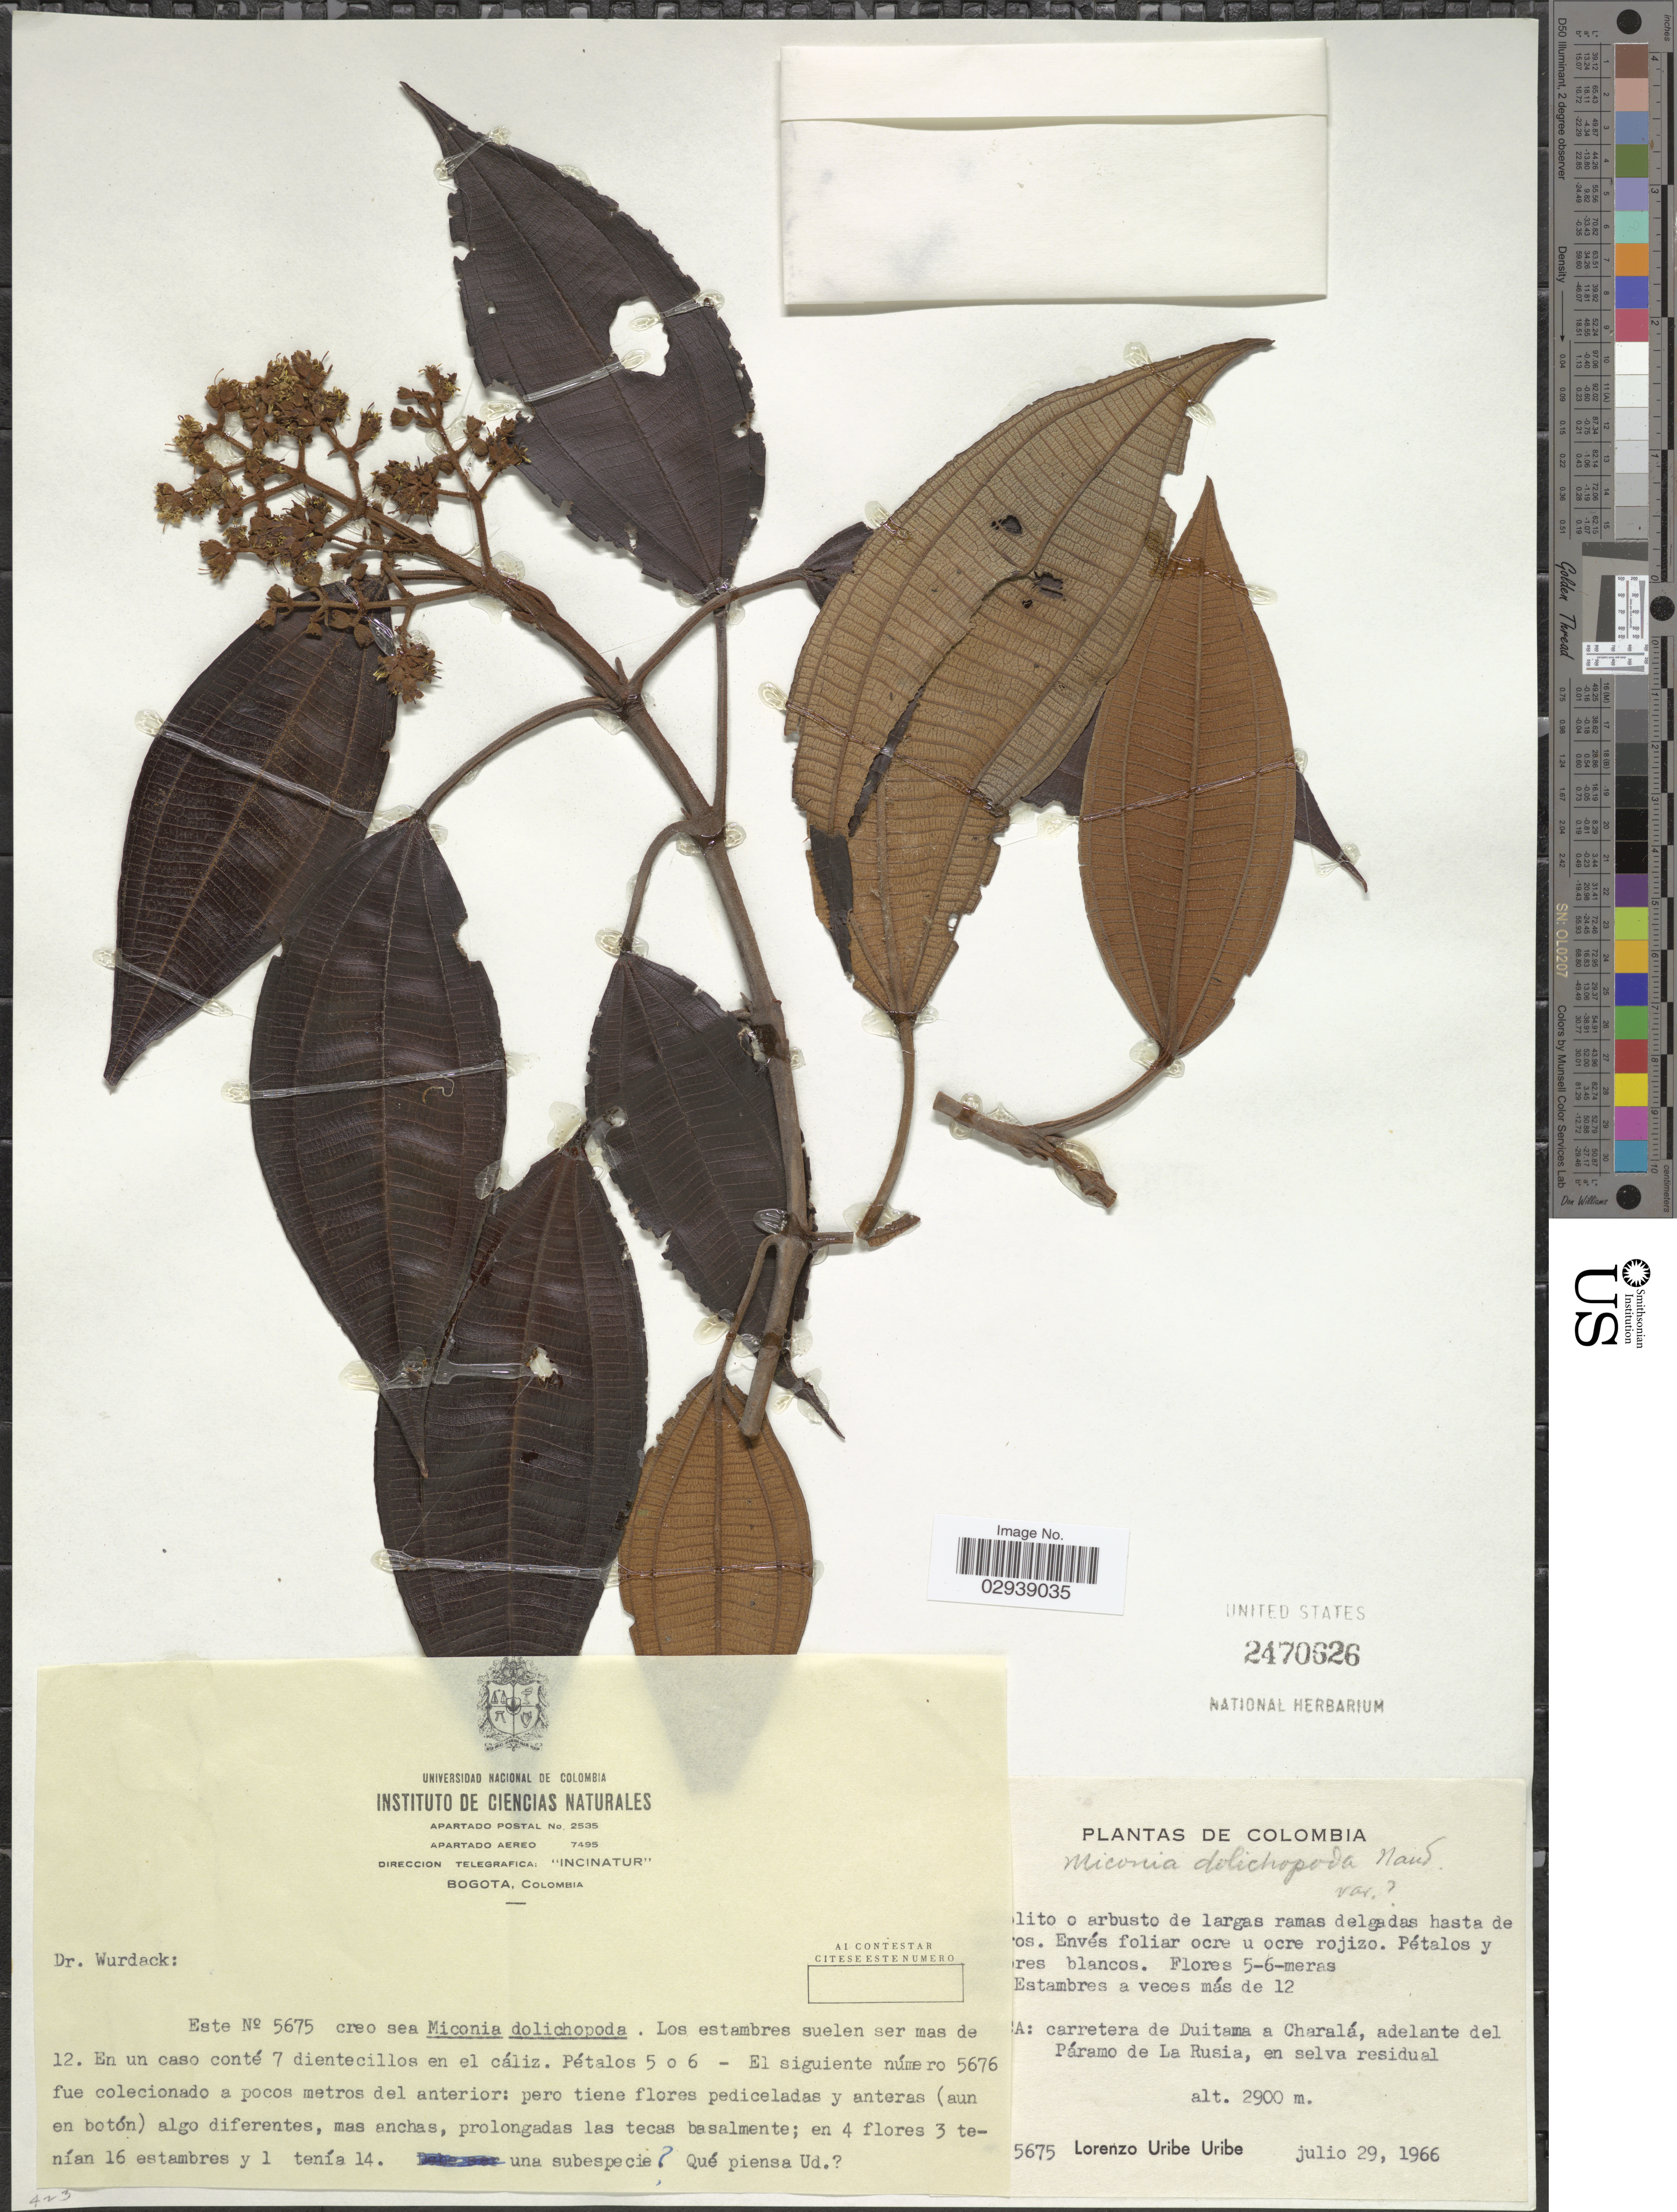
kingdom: Plantae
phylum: Tracheophyta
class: Magnoliopsida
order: Myrtales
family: Melastomataceae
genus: Miconia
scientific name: Miconia dolichopoda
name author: Naudin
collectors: L. Uribe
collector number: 5675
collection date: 1966-07-29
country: Colombia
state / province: Boyacá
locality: Boyaca: carretera de Duitama a Charalá. adelante del Páramo de la Rusia, en selva residual.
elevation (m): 2900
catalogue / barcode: US 2470626